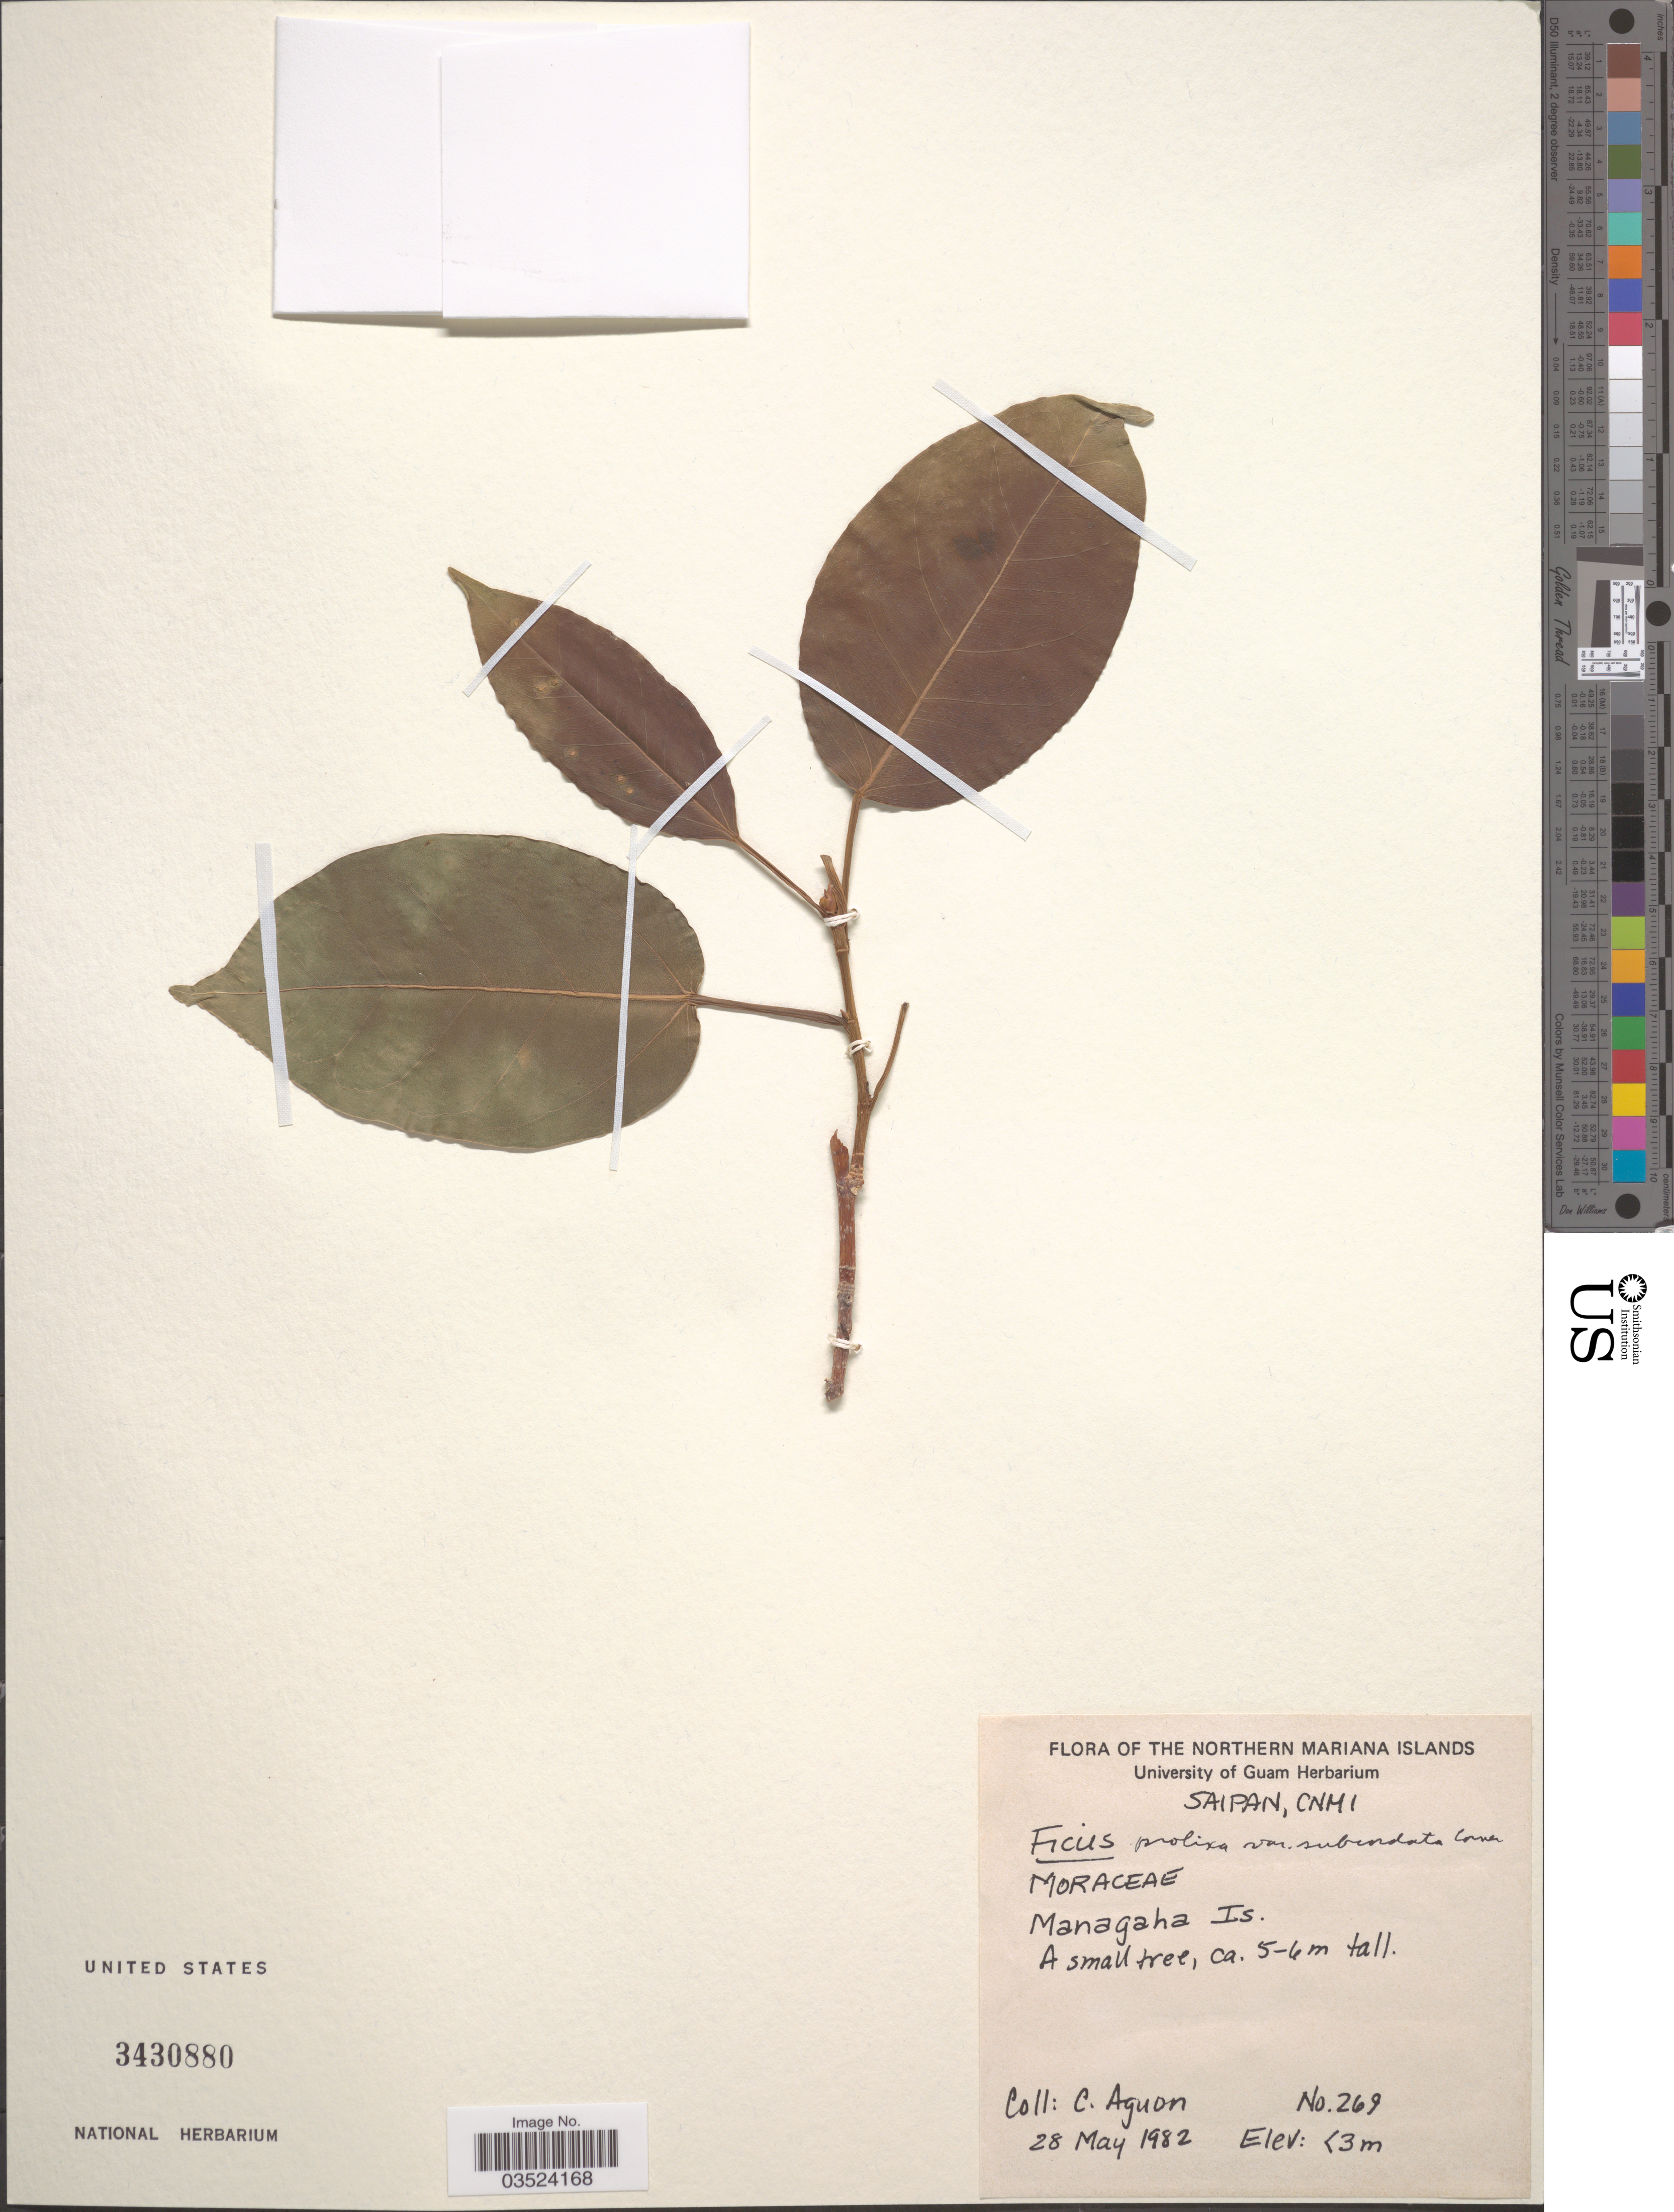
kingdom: Plantae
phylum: Tracheophyta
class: Magnoliopsida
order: Rosales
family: Moraceae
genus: Ficus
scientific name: Ficus prolixa var. subcordata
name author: Corner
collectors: C. Aguon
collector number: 269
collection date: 1982-05-28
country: Northern Mariana Islands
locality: Saipan, CNMI. Managaha Is.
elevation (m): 3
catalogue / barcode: US 3430880